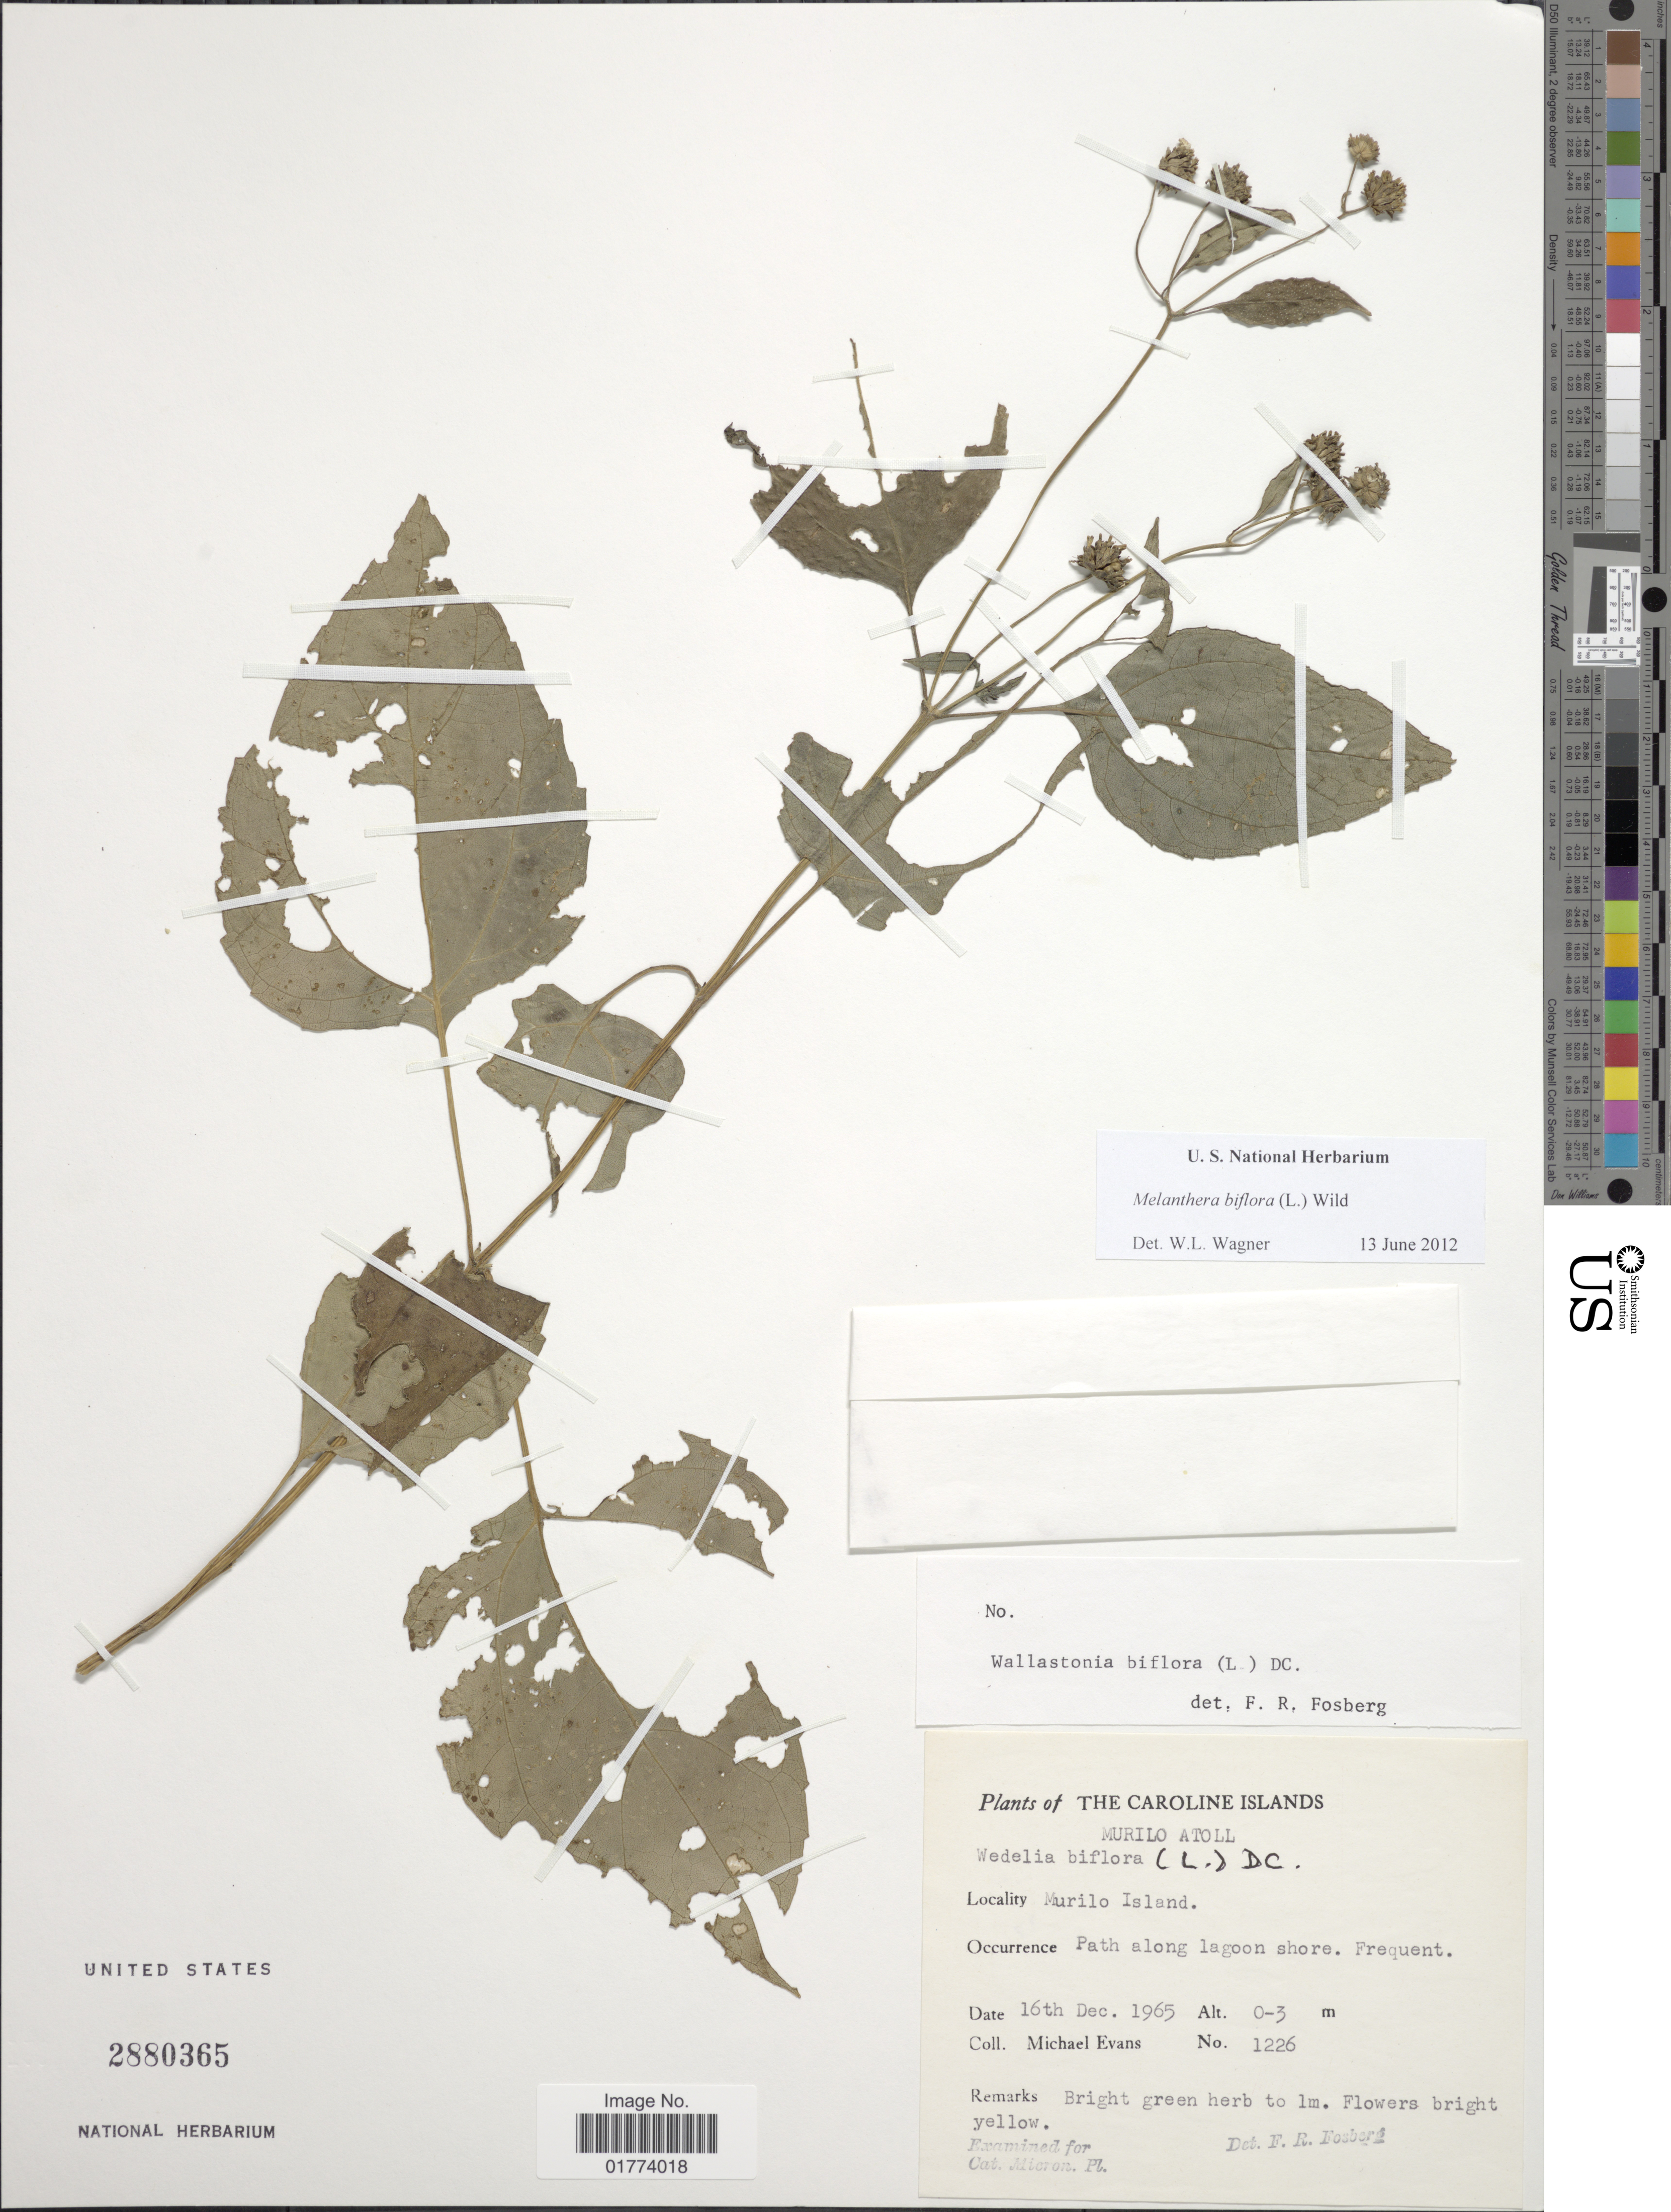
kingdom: Plantae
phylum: Tracheophyta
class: Magnoliopsida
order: Asterales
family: Asteraceae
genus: Wollastonia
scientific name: Wollastonia biflora var. biflora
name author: (L.) DC.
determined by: Wagner, W. L., (BOT), Smithsonian Institution - National Museum of Natural History (UNITED STATES)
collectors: M. Evans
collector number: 1226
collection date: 1965-12-16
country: Micronesia, Federated States of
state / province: Truk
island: Murilo Atoll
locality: Murilo Atoll, Murilo Island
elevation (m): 0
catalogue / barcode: US 2880365